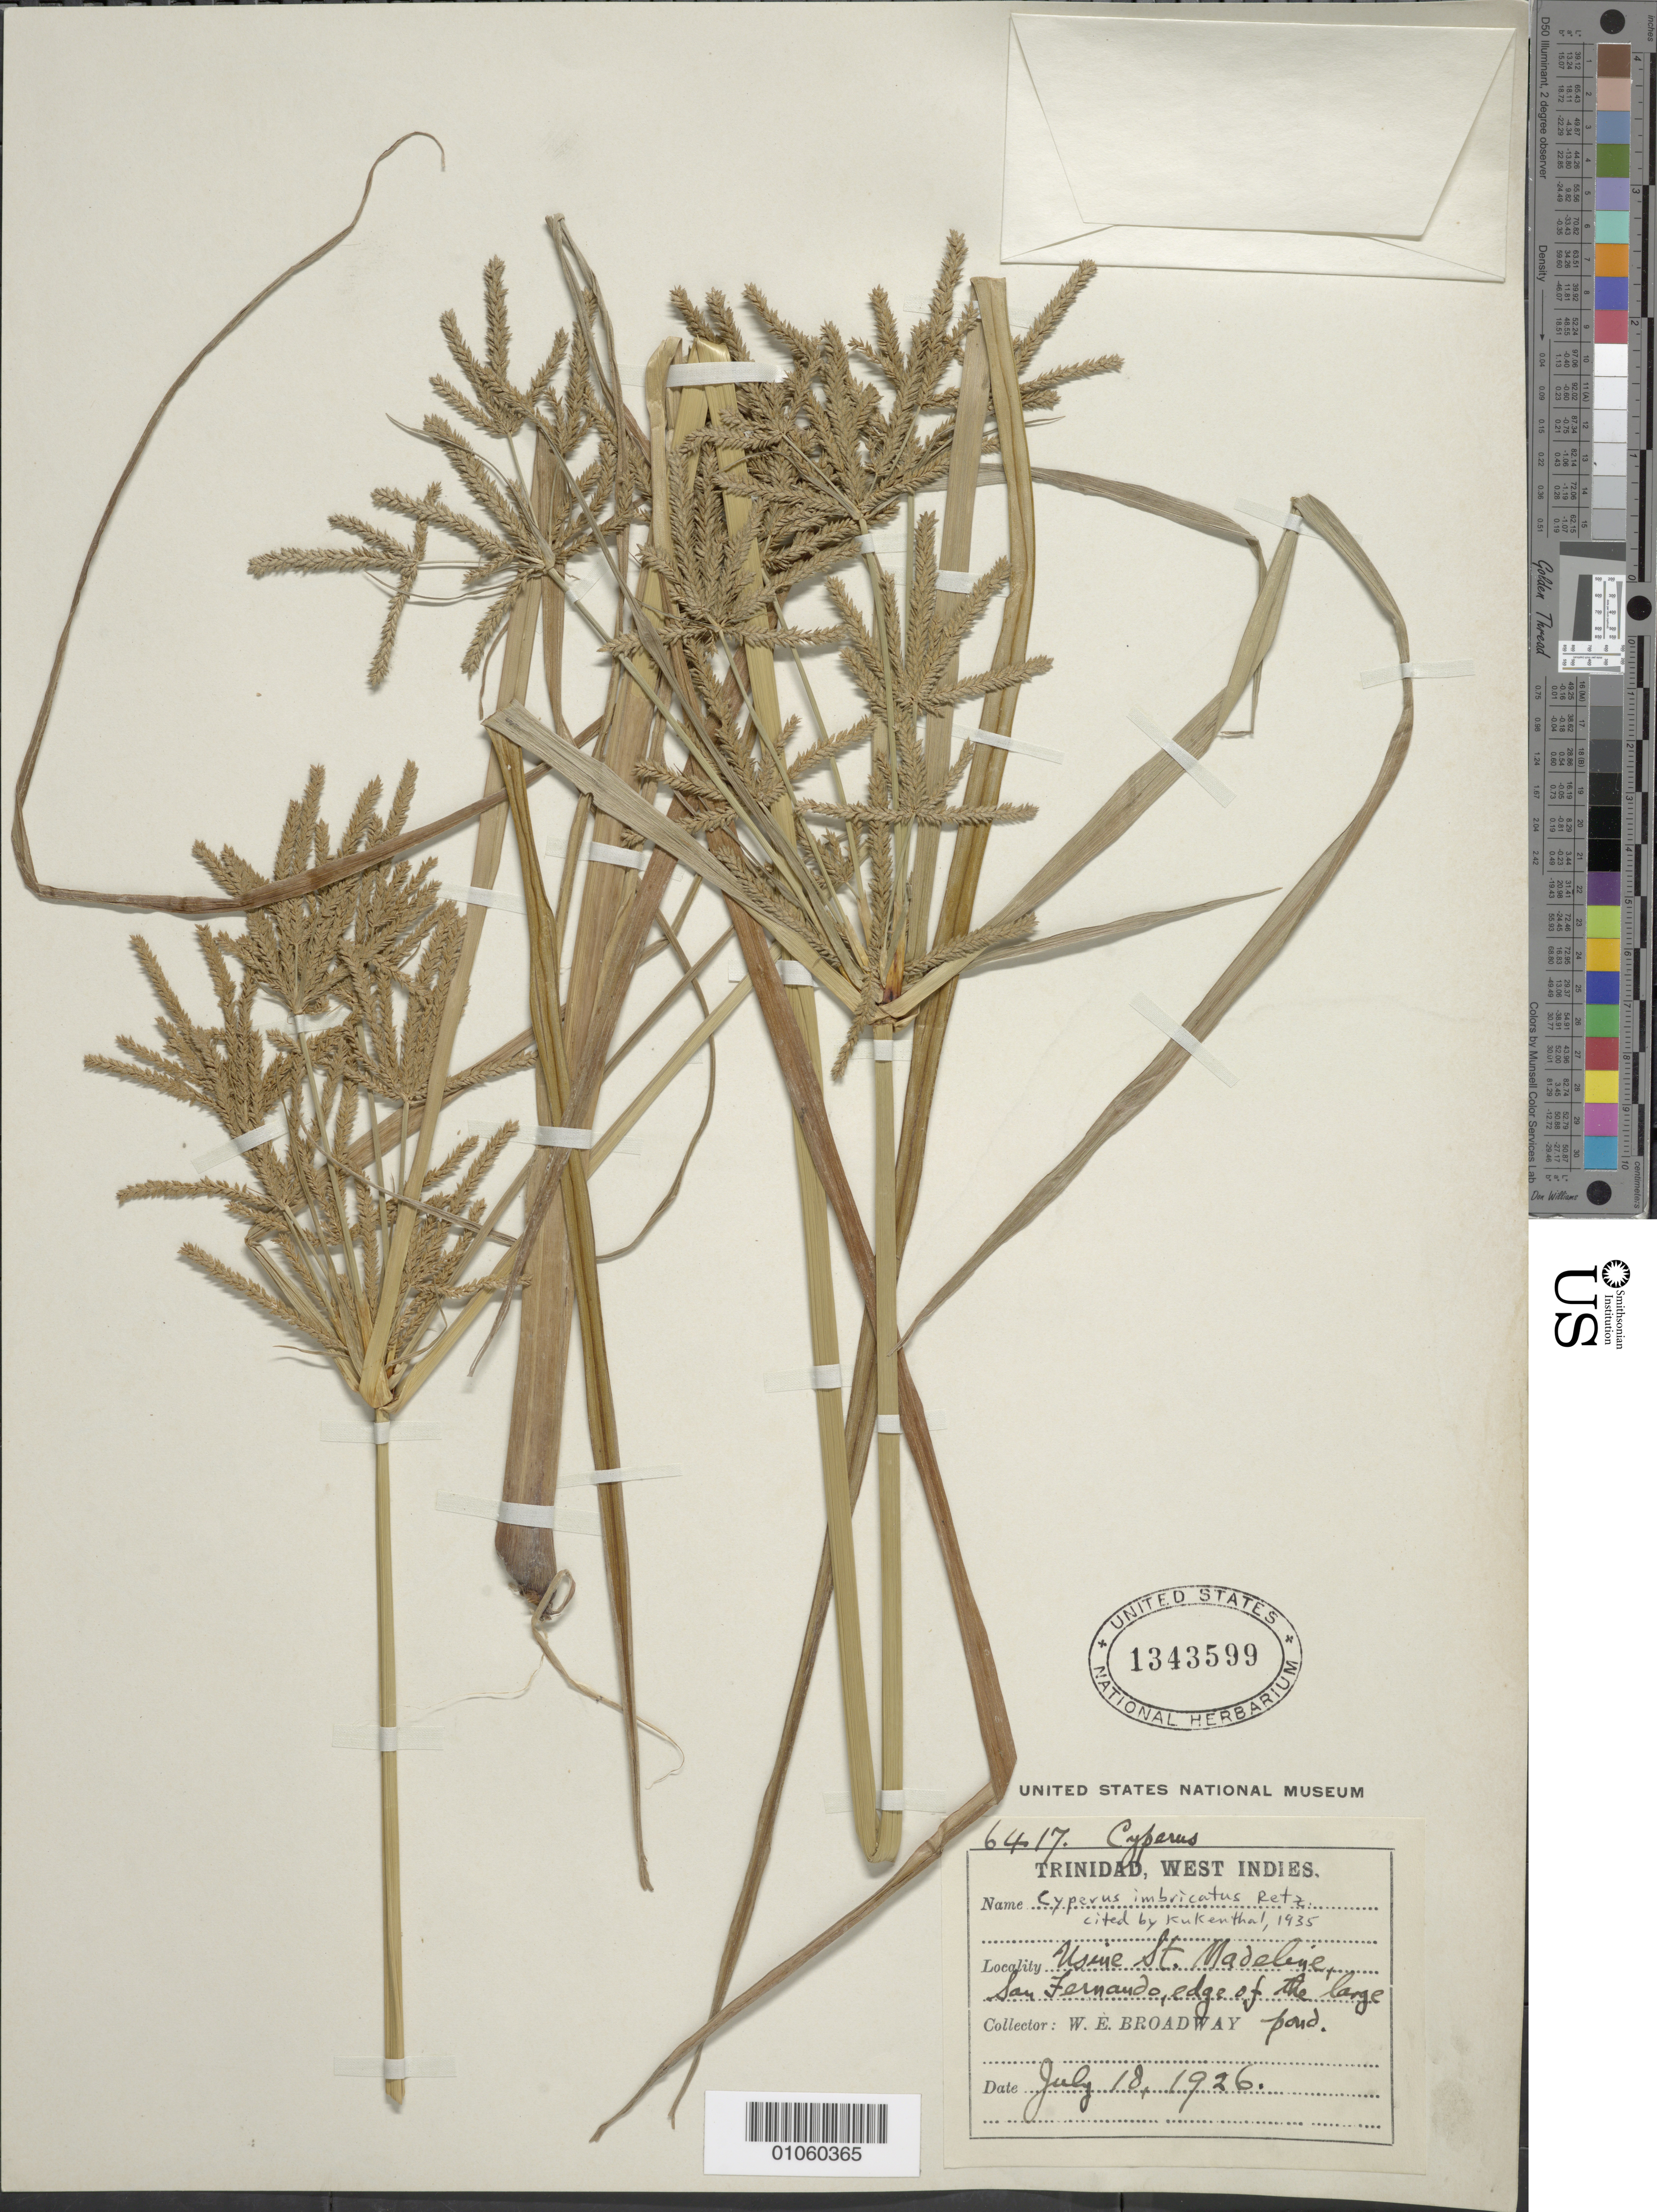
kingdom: Plantae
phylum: Tracheophyta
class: Liliopsida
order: Poales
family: Cyperaceae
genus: Cyperus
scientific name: Cyperus imbricatus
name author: Retz.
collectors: W. E. Broadway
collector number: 641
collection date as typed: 18 Jul 1926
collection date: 1926-07-18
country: Trinidad and Tobago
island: Trinidad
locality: Usine St. Madeline, San Fernando, edge of the large pond.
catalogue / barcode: US 1343599